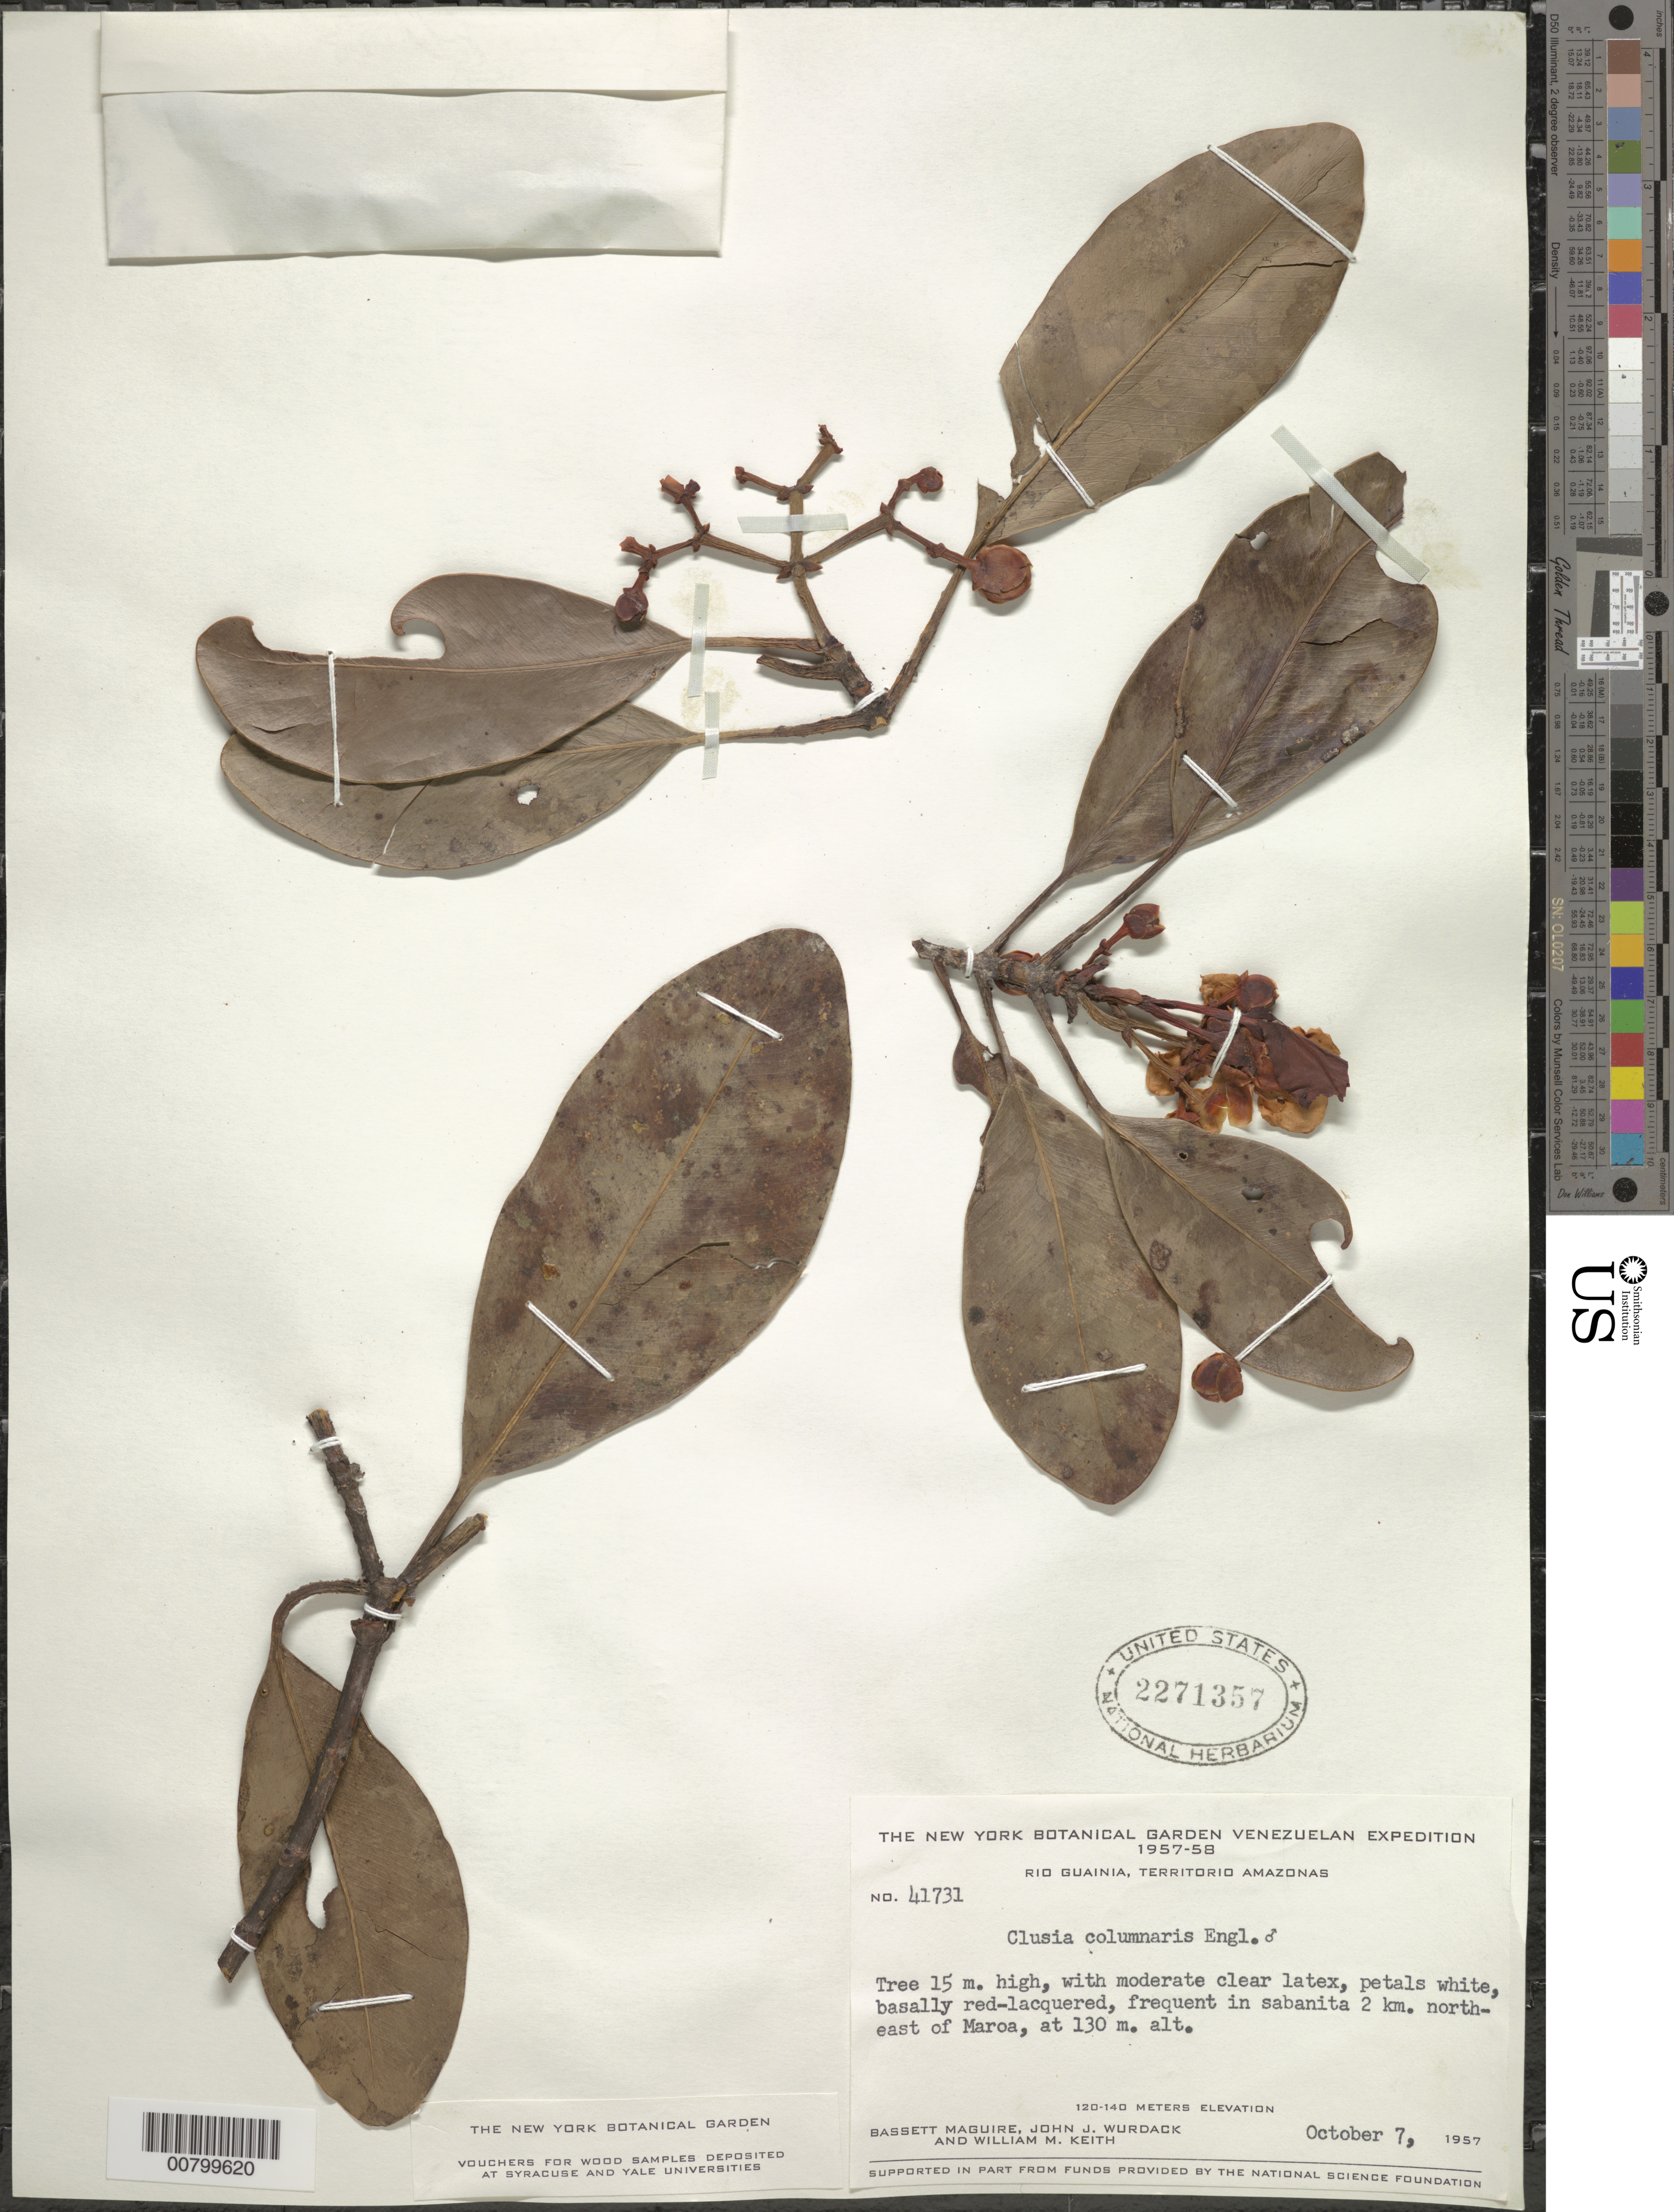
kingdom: Plantae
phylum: Tracheophyta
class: Magnoliopsida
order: Malpighiales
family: Clusiaceae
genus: Clusia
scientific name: Clusia columnaris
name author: Engl.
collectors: B. Maguire, J. J. Wurdack & W. Keith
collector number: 41731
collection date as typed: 7-Oct-57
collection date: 1957-10-07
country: Venezuela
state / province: Amazonas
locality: Río Guainía, 2 km NE of Maroa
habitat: Sabanita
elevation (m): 130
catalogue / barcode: US 2271357